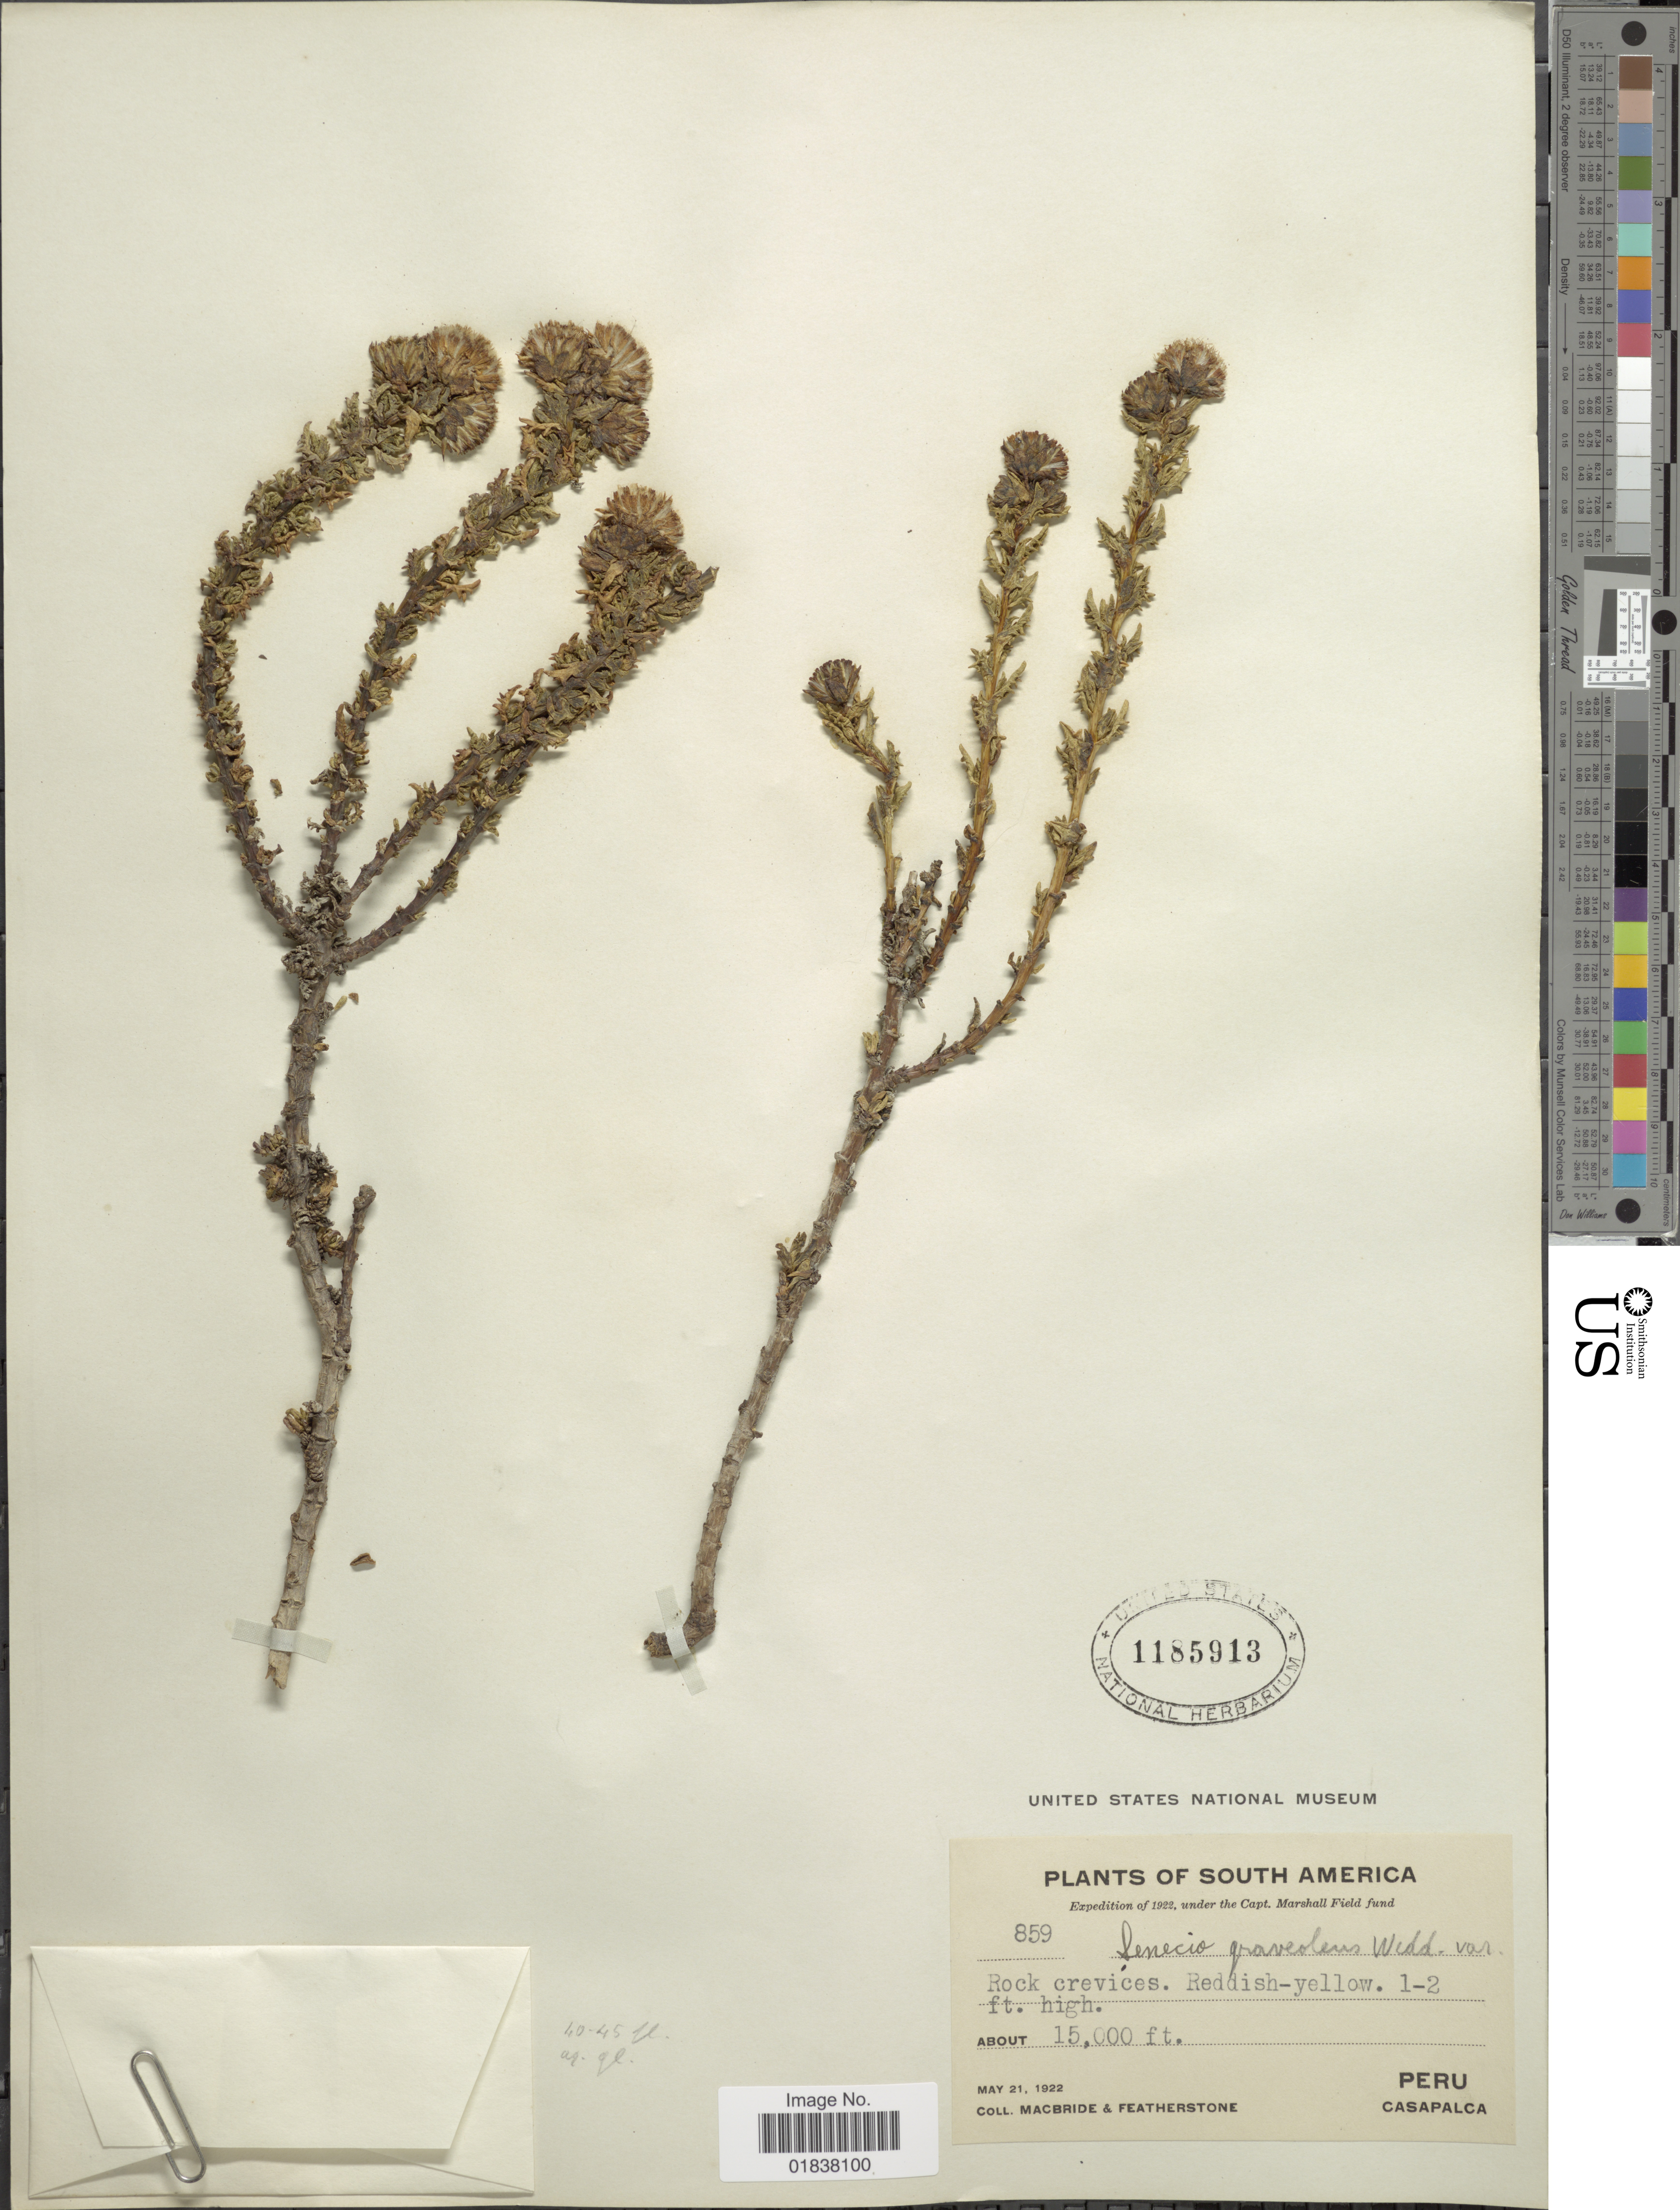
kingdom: Plantae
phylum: Tracheophyta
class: Magnoliopsida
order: Asterales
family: Asteraceae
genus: Senecio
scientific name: Senecio nutans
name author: Sch. Bip.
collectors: J. F. Macbride & -. Featherstone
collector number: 859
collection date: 1922-05-21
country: Peru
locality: South America, Casapalca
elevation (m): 4572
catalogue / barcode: US 1185913